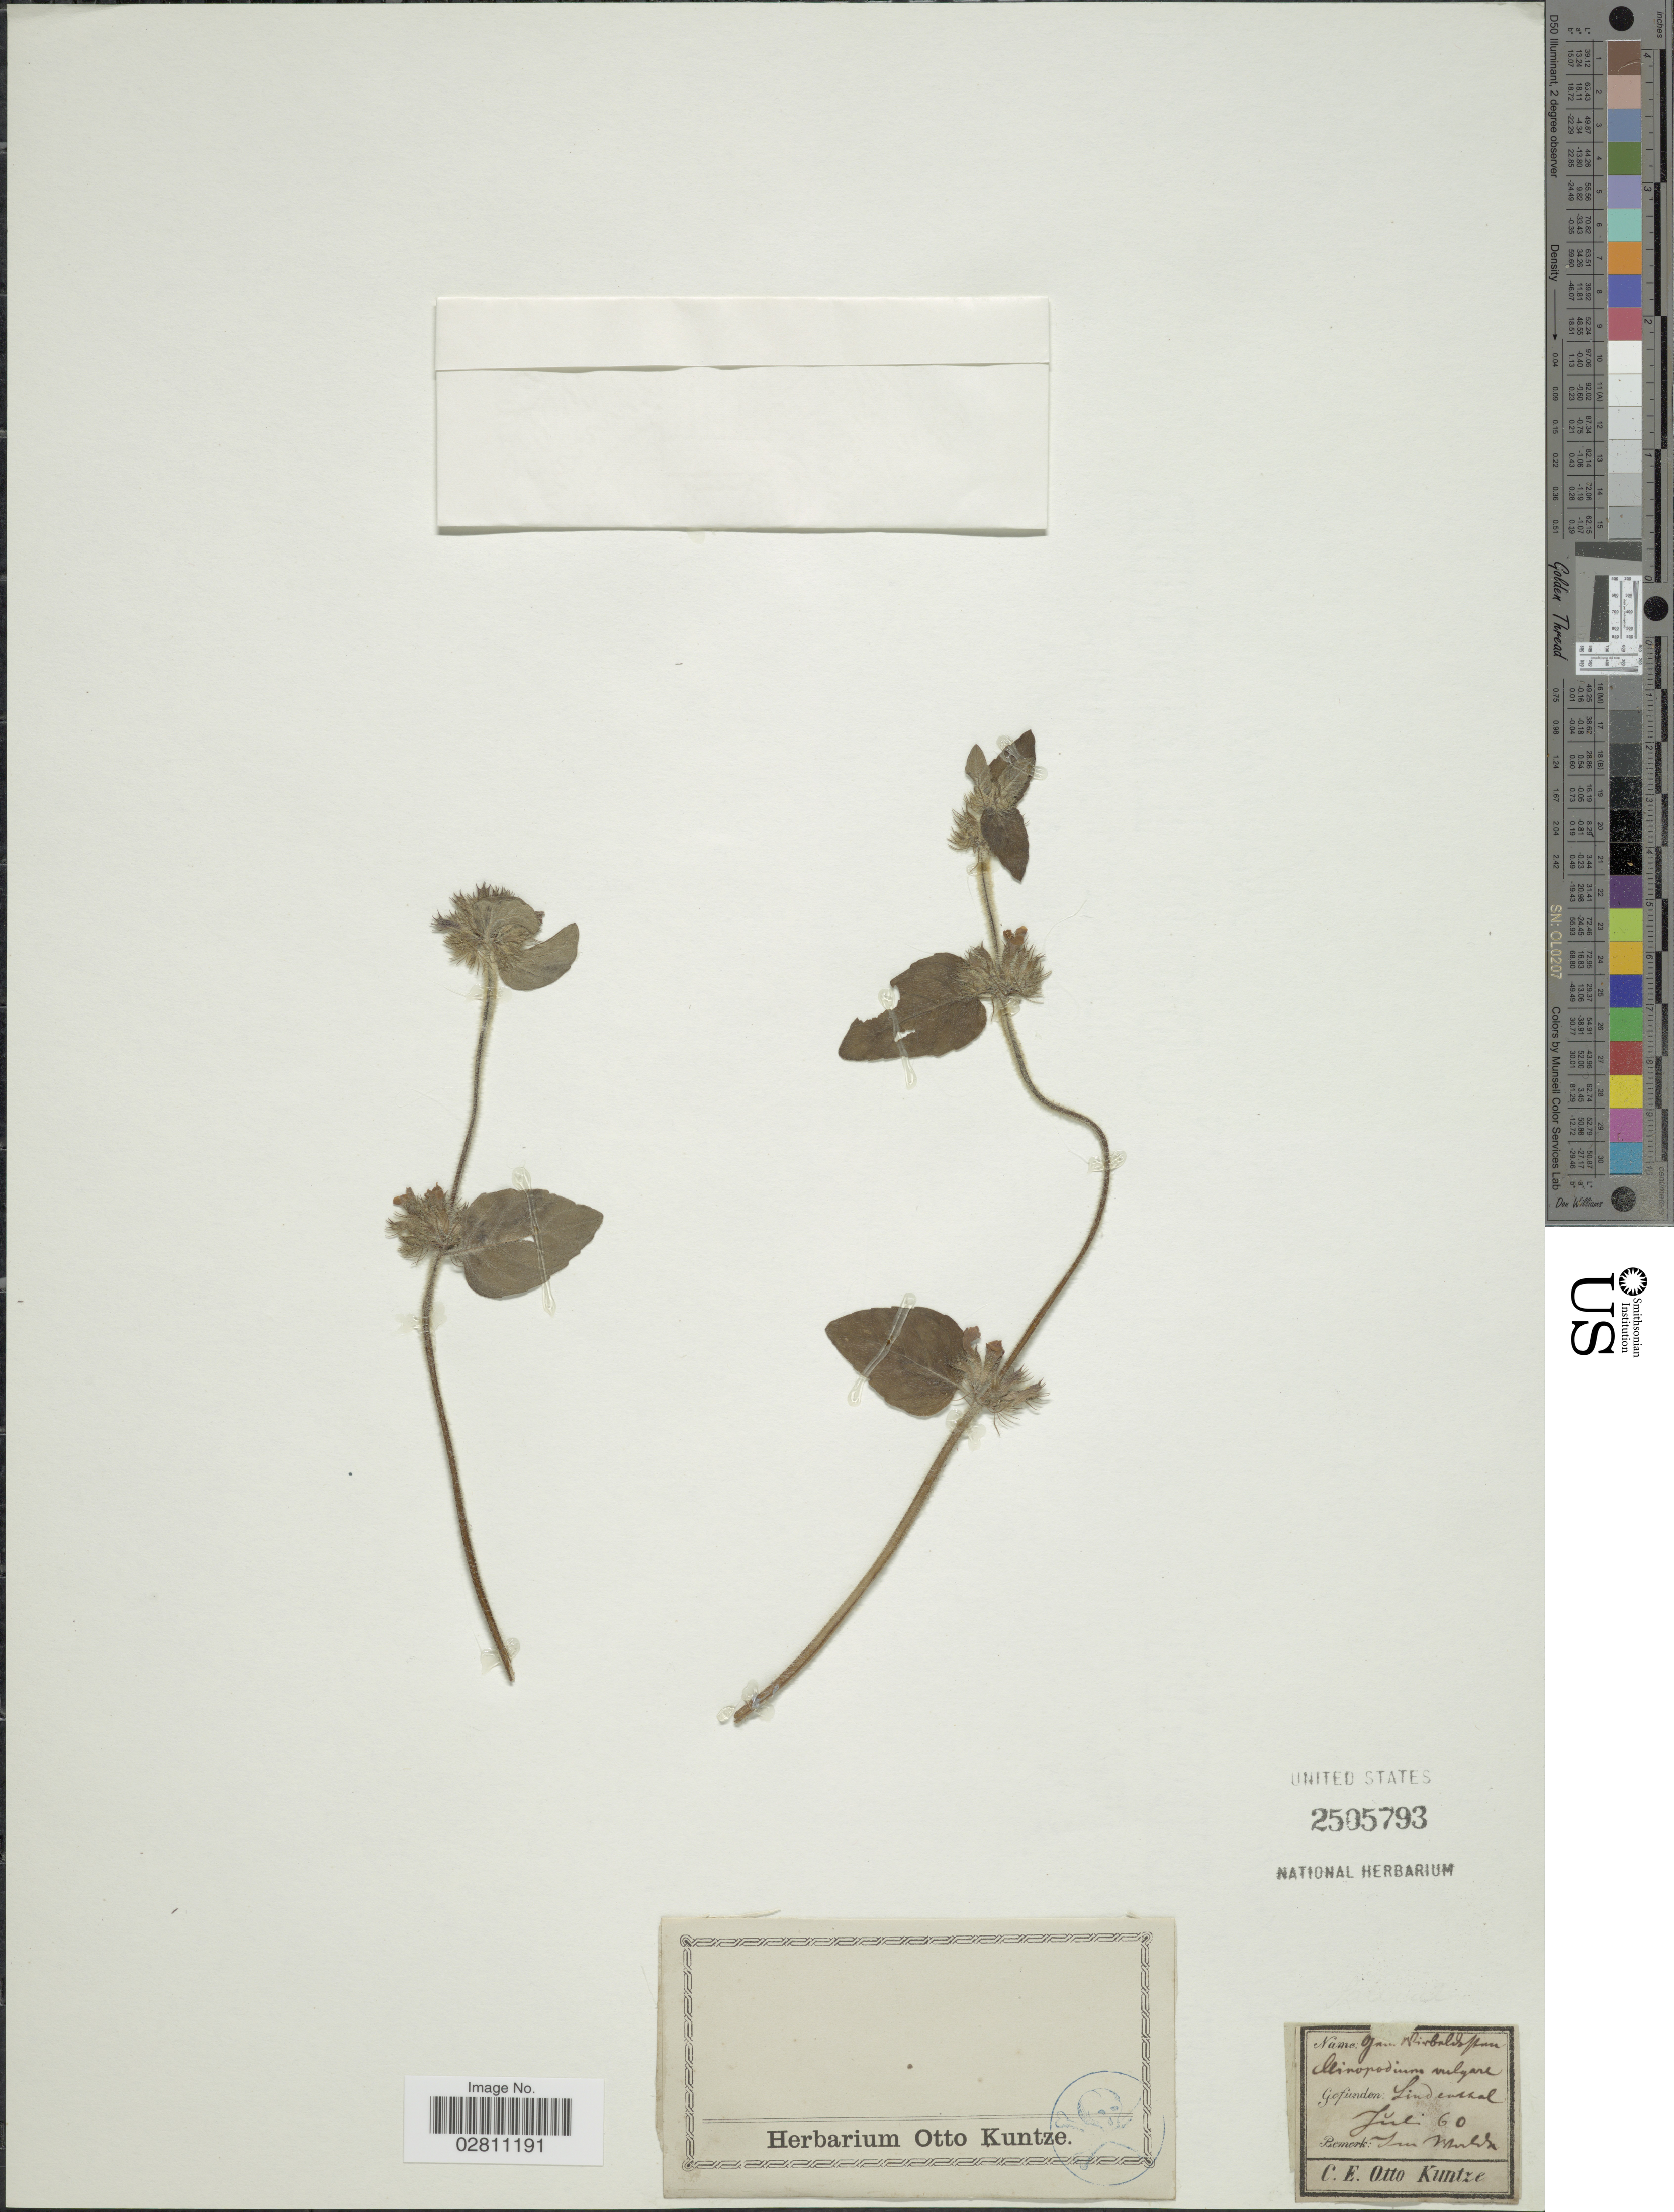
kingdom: Plantae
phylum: Tracheophyta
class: Magnoliopsida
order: Lamiales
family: Lamiaceae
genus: Clinopodium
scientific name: Clinopodium vulgare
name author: L.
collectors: C.E.O. Kuntze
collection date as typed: Transcribed d/m/y: /7/60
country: Germany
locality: Lindenthal.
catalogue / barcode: US 2505793